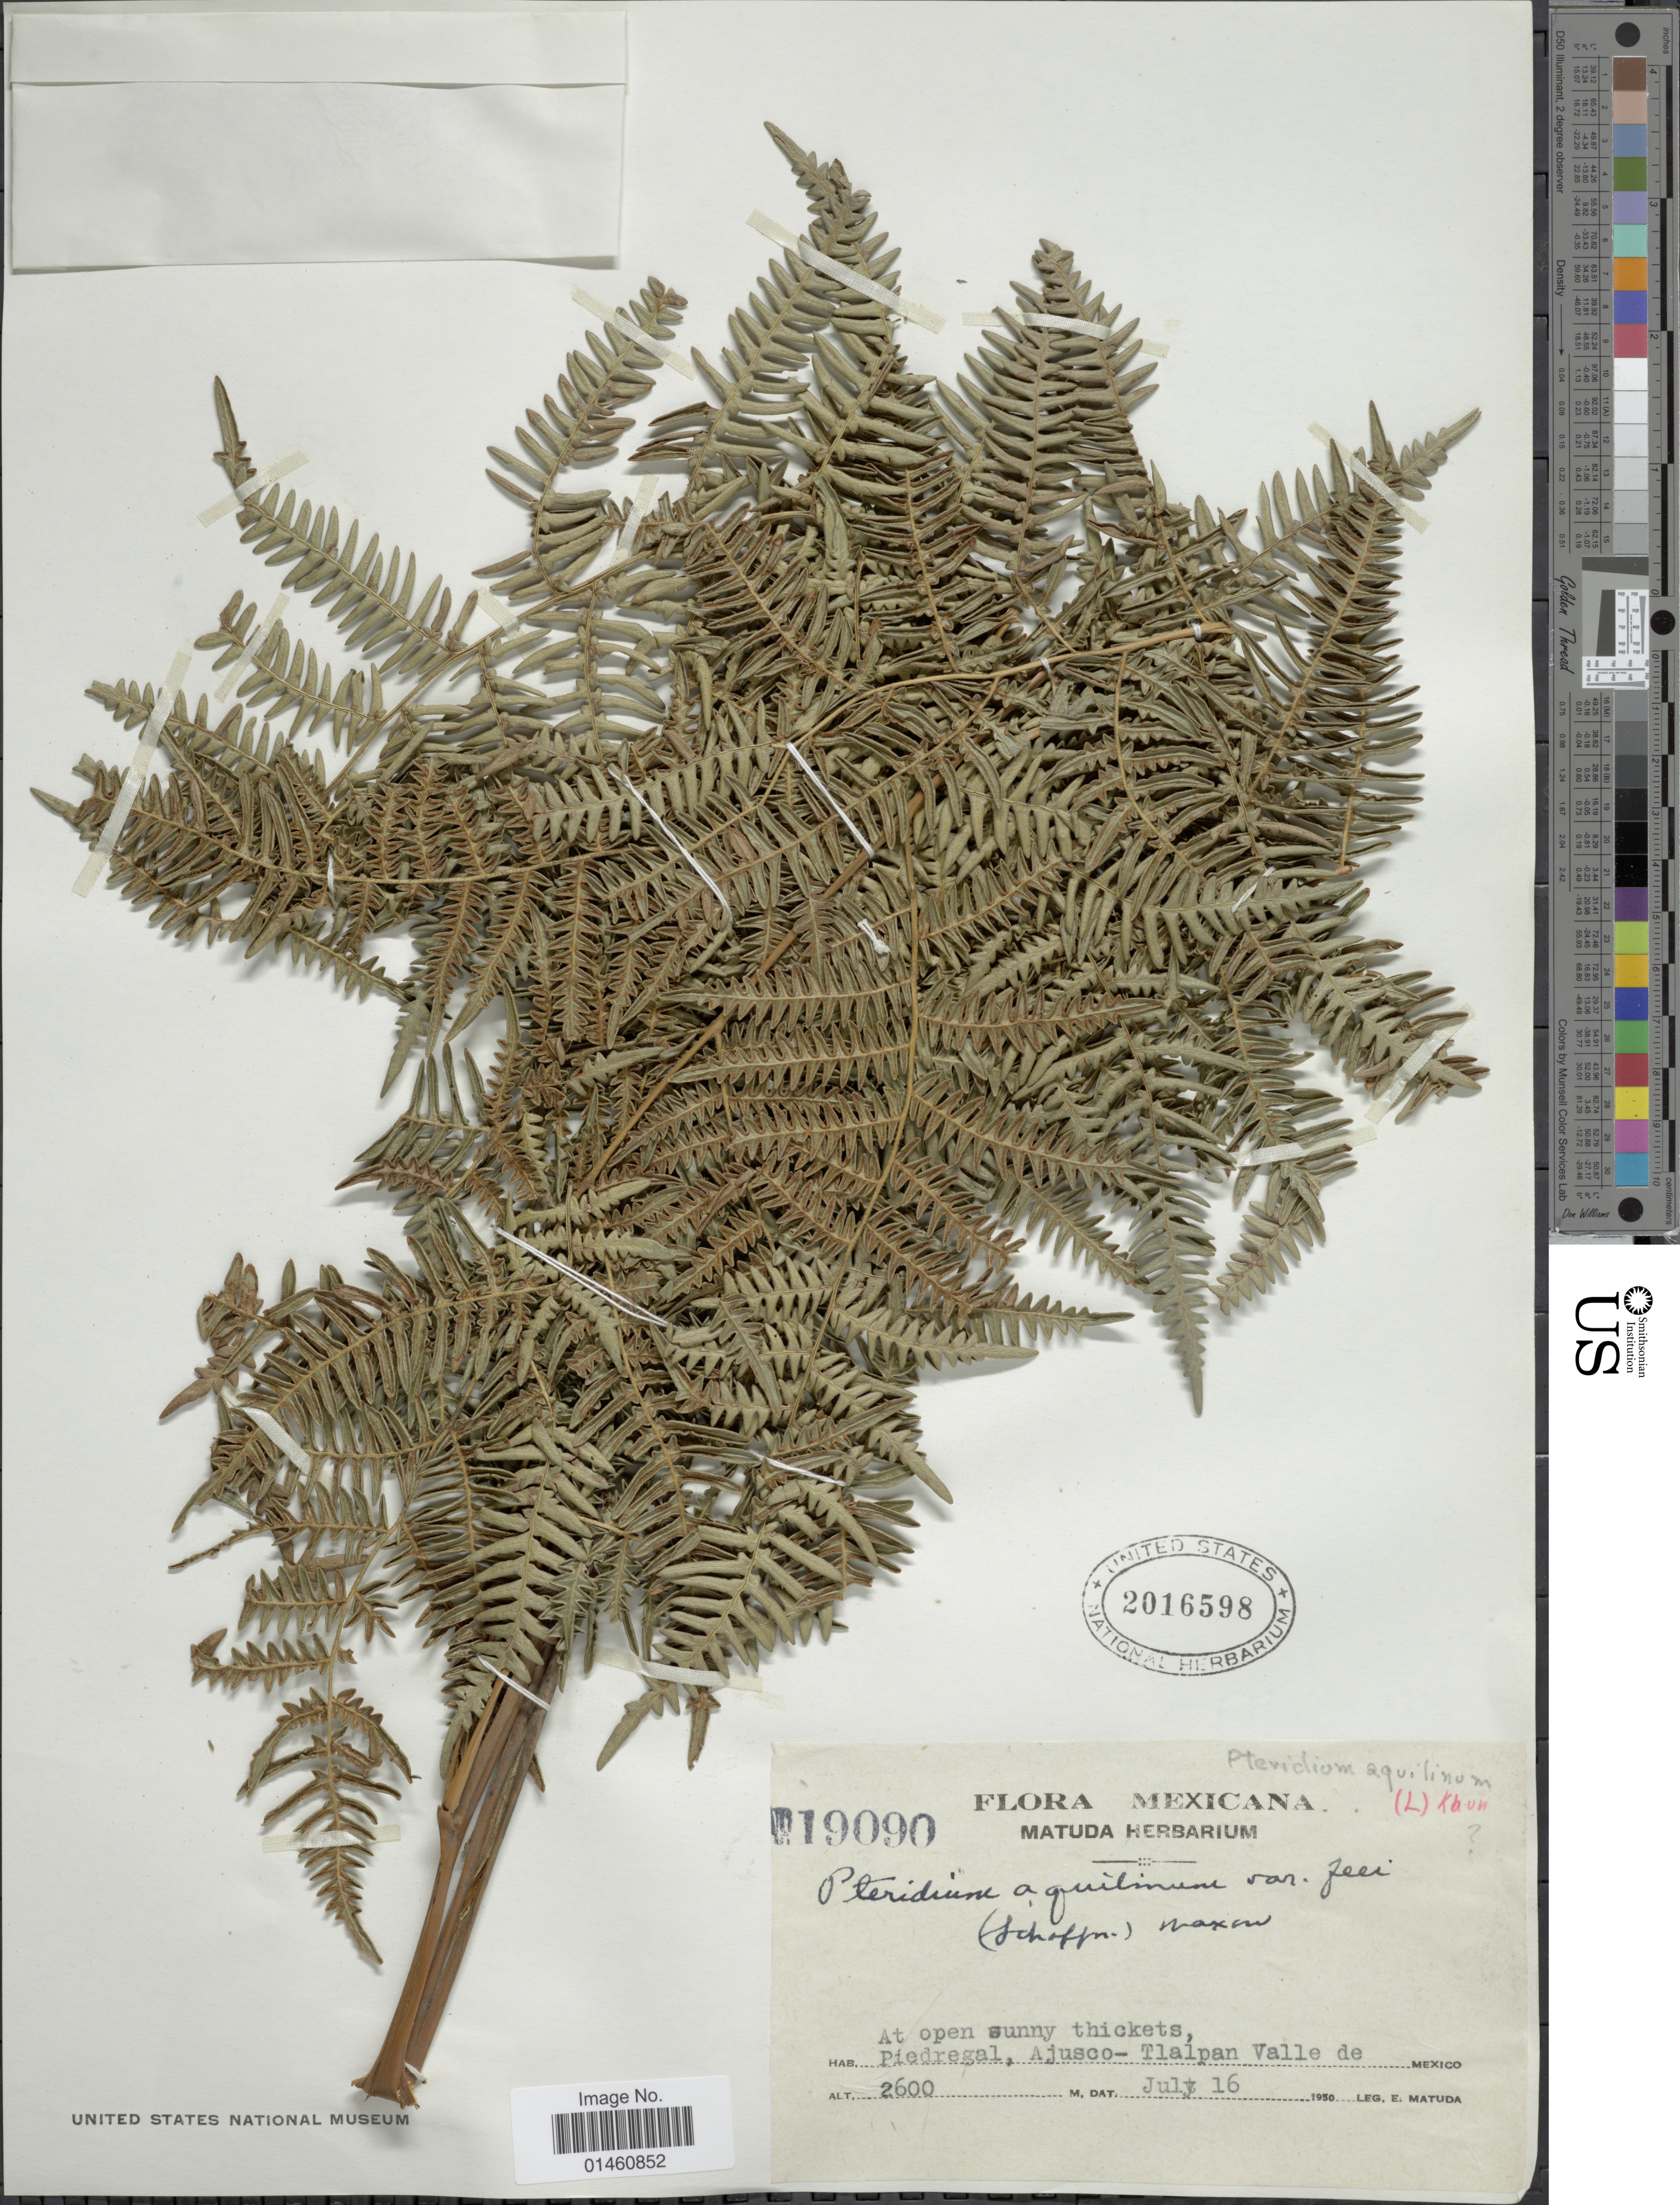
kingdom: Plantae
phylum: Tracheophyta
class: Polypodiopsida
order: Polypodiales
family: Dennstaedtiaceae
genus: Pteridium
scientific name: Pteridium aquilinum var. feei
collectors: E. Matuda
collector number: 19090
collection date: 1950-07-16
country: Mexico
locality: Piedregal, Ajusco-Tlalpan Valle de Mexico.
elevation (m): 2600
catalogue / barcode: US 2016598